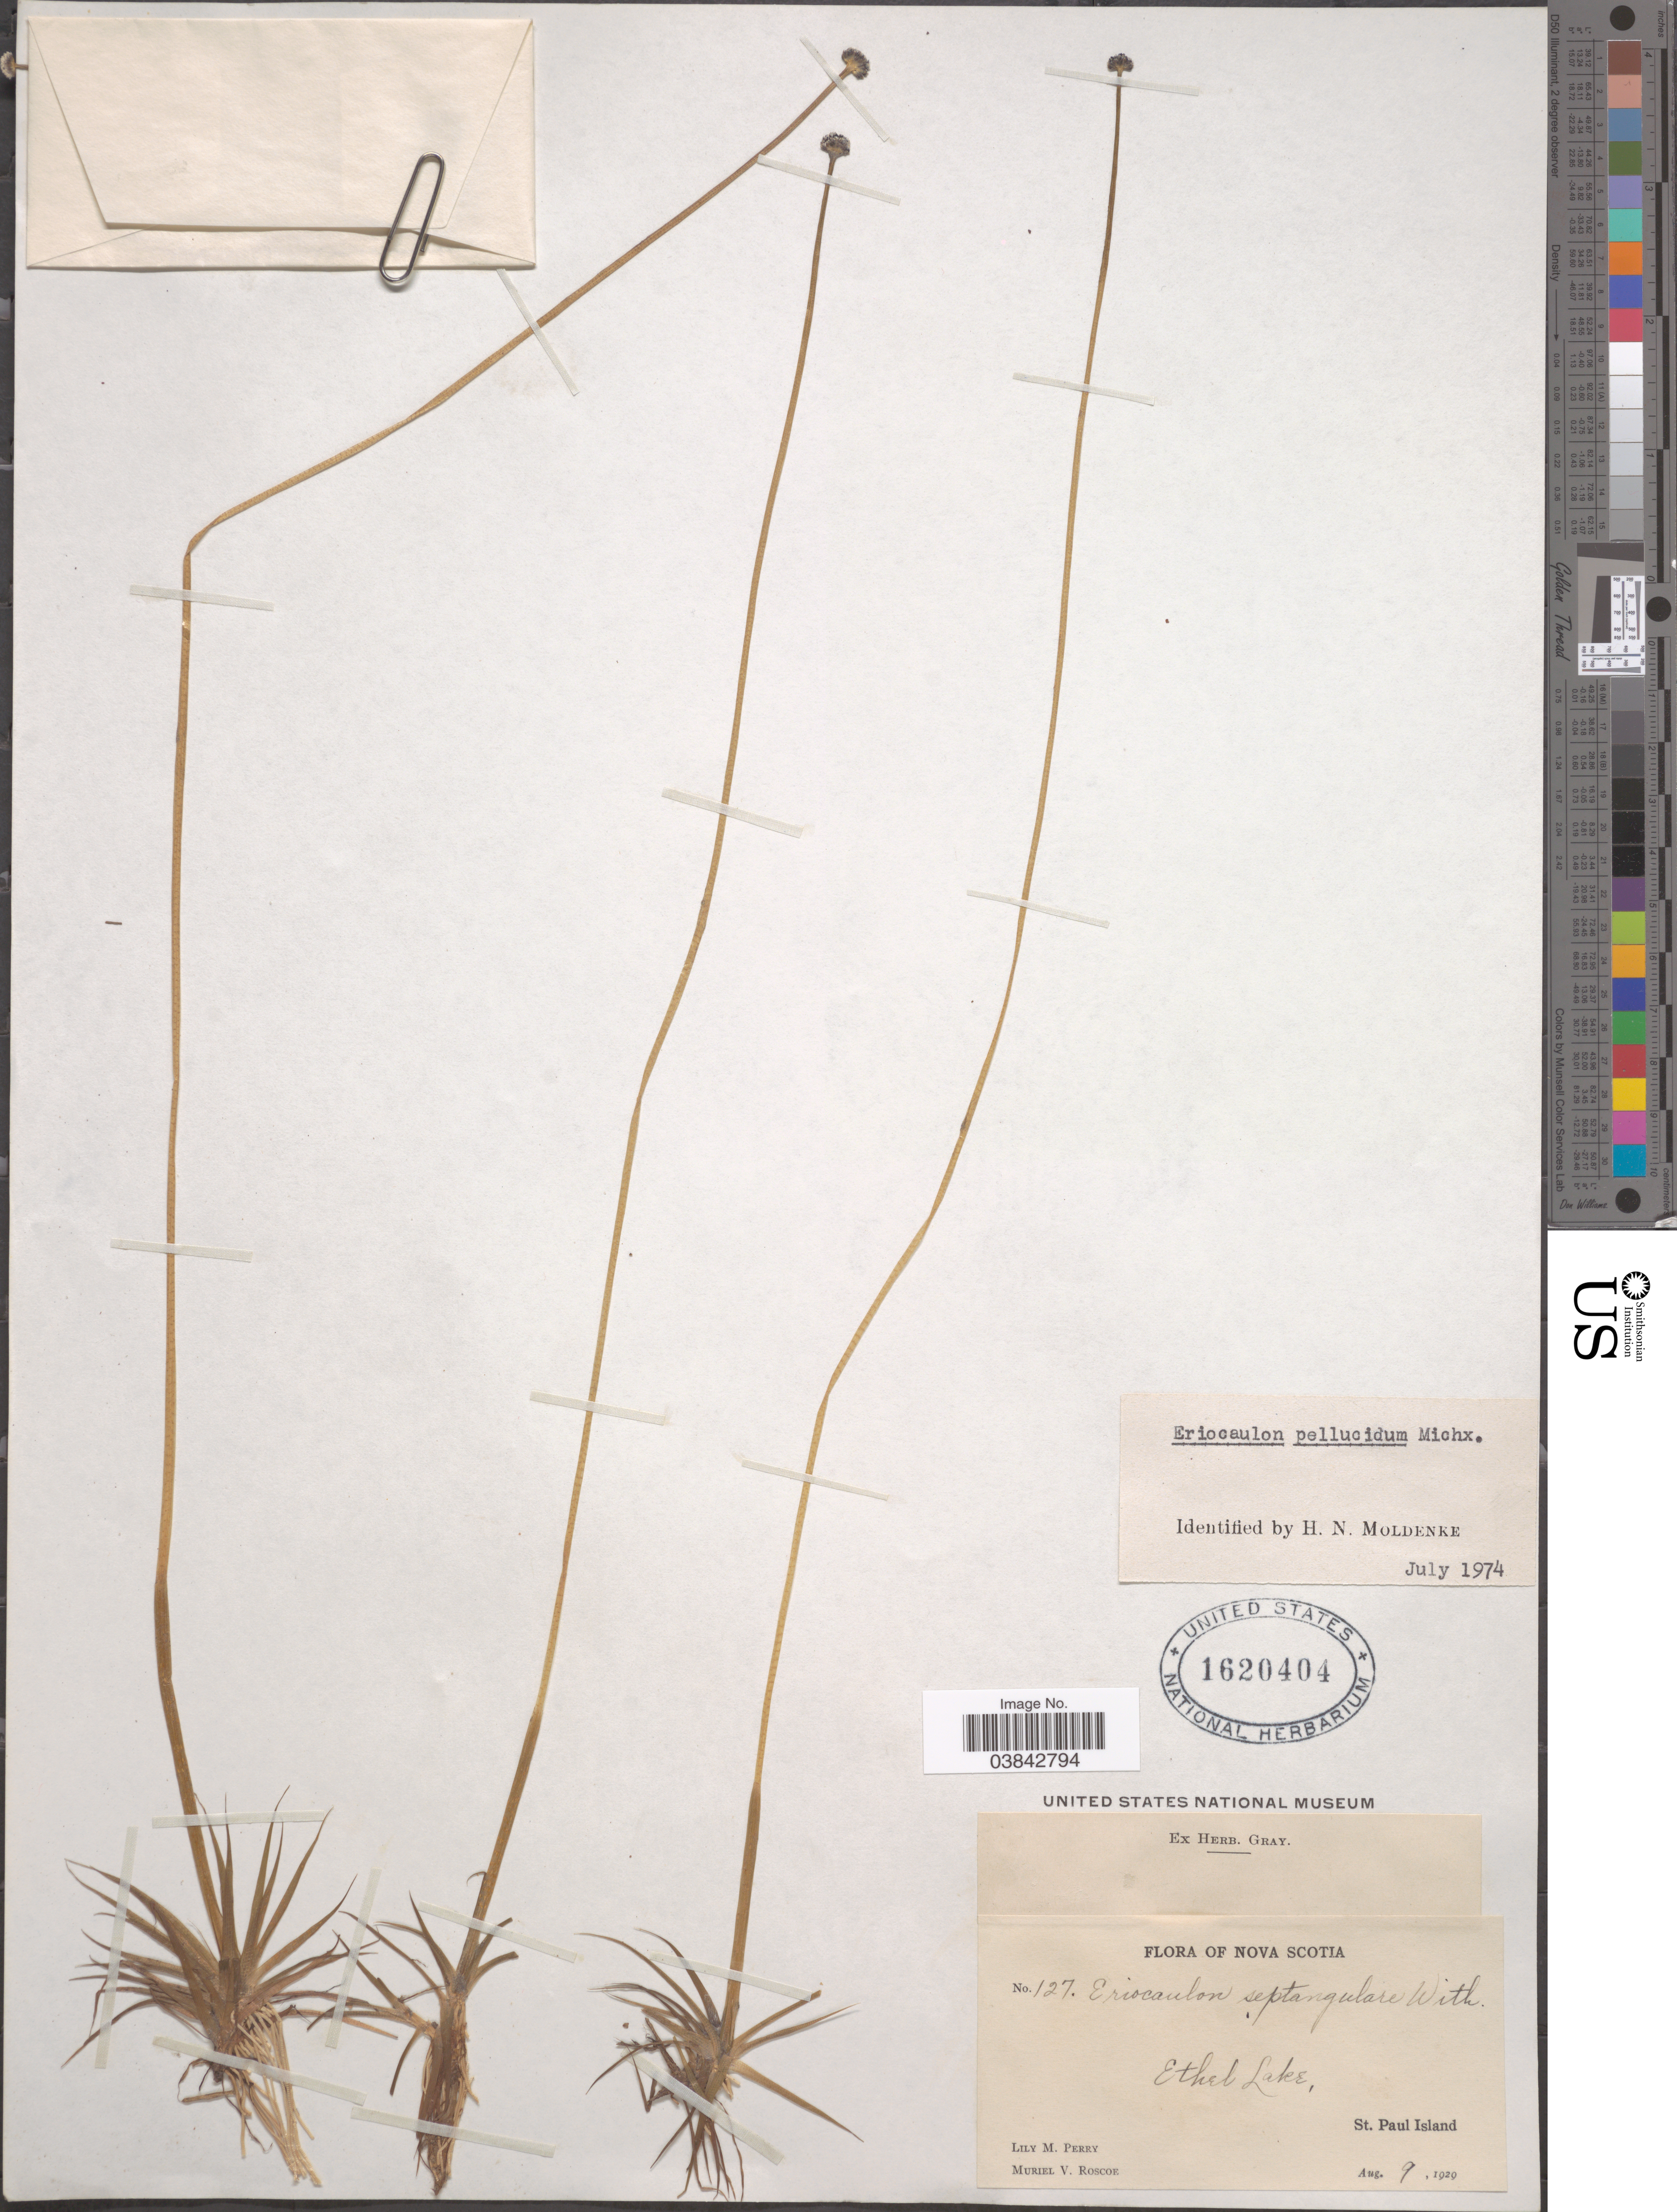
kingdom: Plantae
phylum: Tracheophyta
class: Liliopsida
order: Poales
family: Eriocaulaceae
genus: Eriocaulon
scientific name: Eriocaulon aquaticum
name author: (Hill) Druce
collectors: L. M. Perry & M. Roscoe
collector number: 127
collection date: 1929-08-09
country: Canada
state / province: Nova Scotia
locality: Ethel Lake, St. Paul Island.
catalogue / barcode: US 1620404